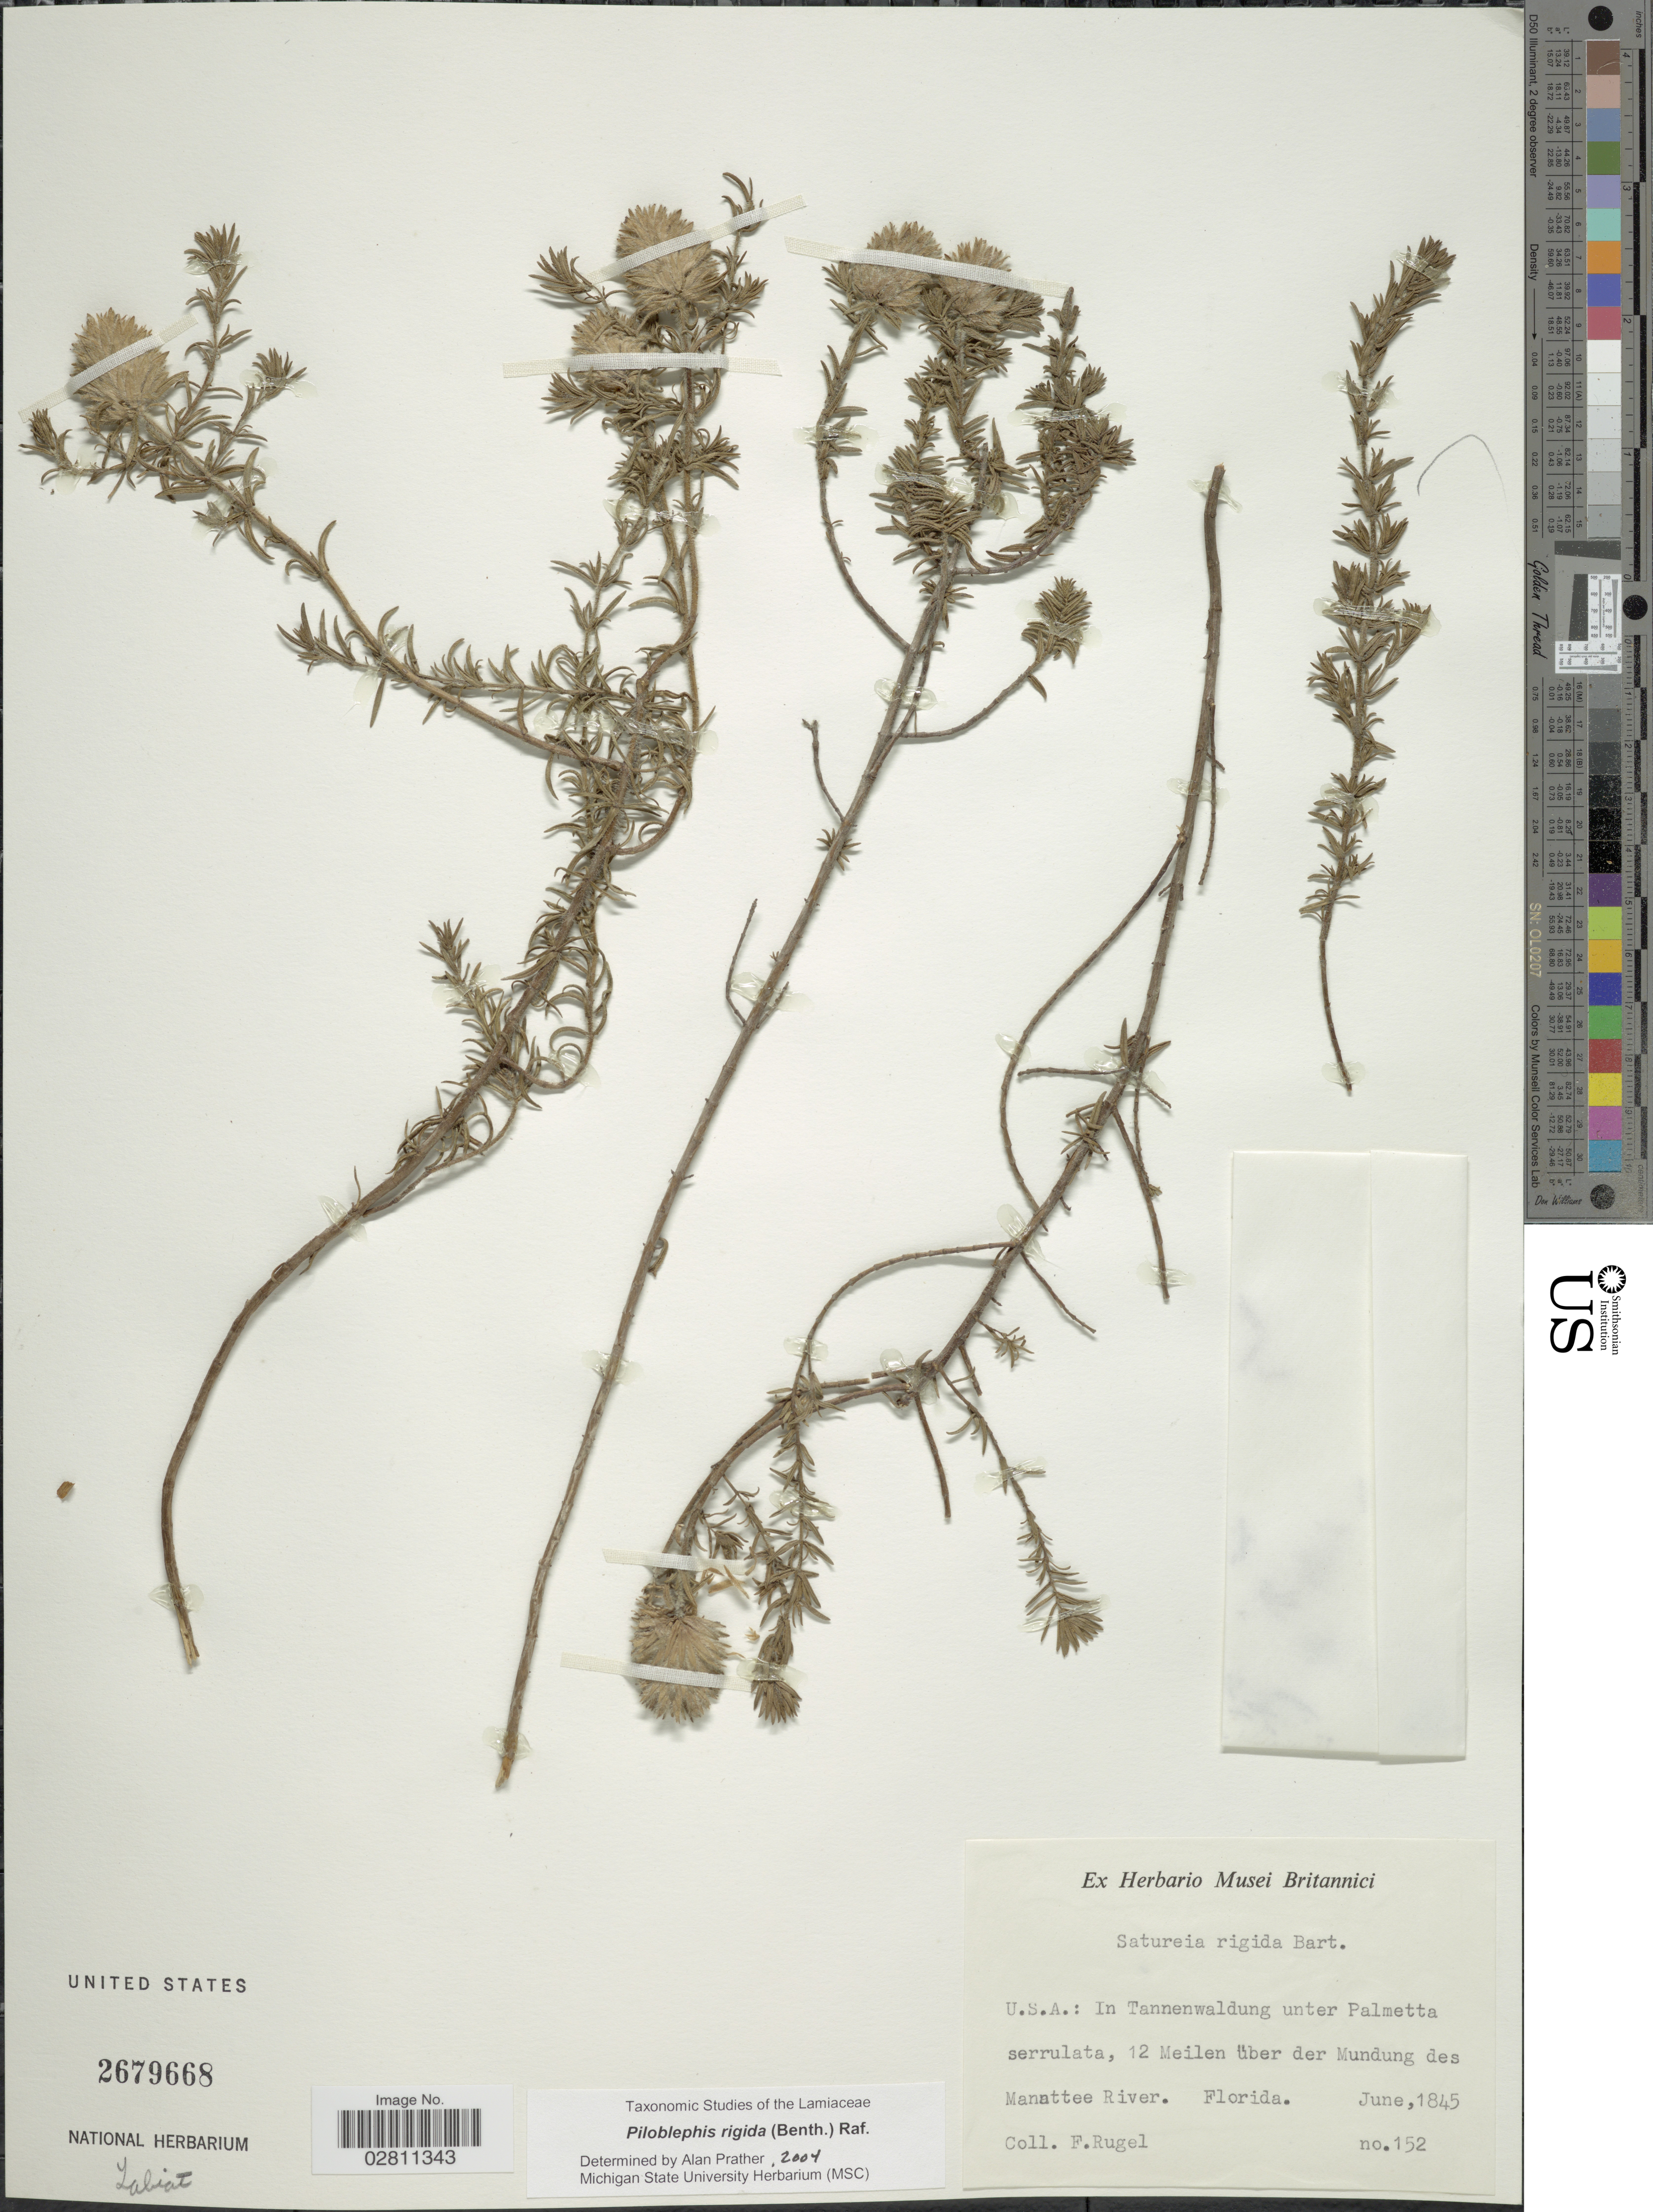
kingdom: Plantae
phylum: Tracheophyta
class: Magnoliopsida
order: Lamiales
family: Lamiaceae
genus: Piloblephis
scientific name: Piloblephis rigida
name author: (Bartram ex Benth.) Raf.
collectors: F. Rugel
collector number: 152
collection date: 1845-06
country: United States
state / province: Florida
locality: In Tannenwaldung unter Palmetta serrulata, 12 Meilen über der Mundung des Manattee River.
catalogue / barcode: US 2679668